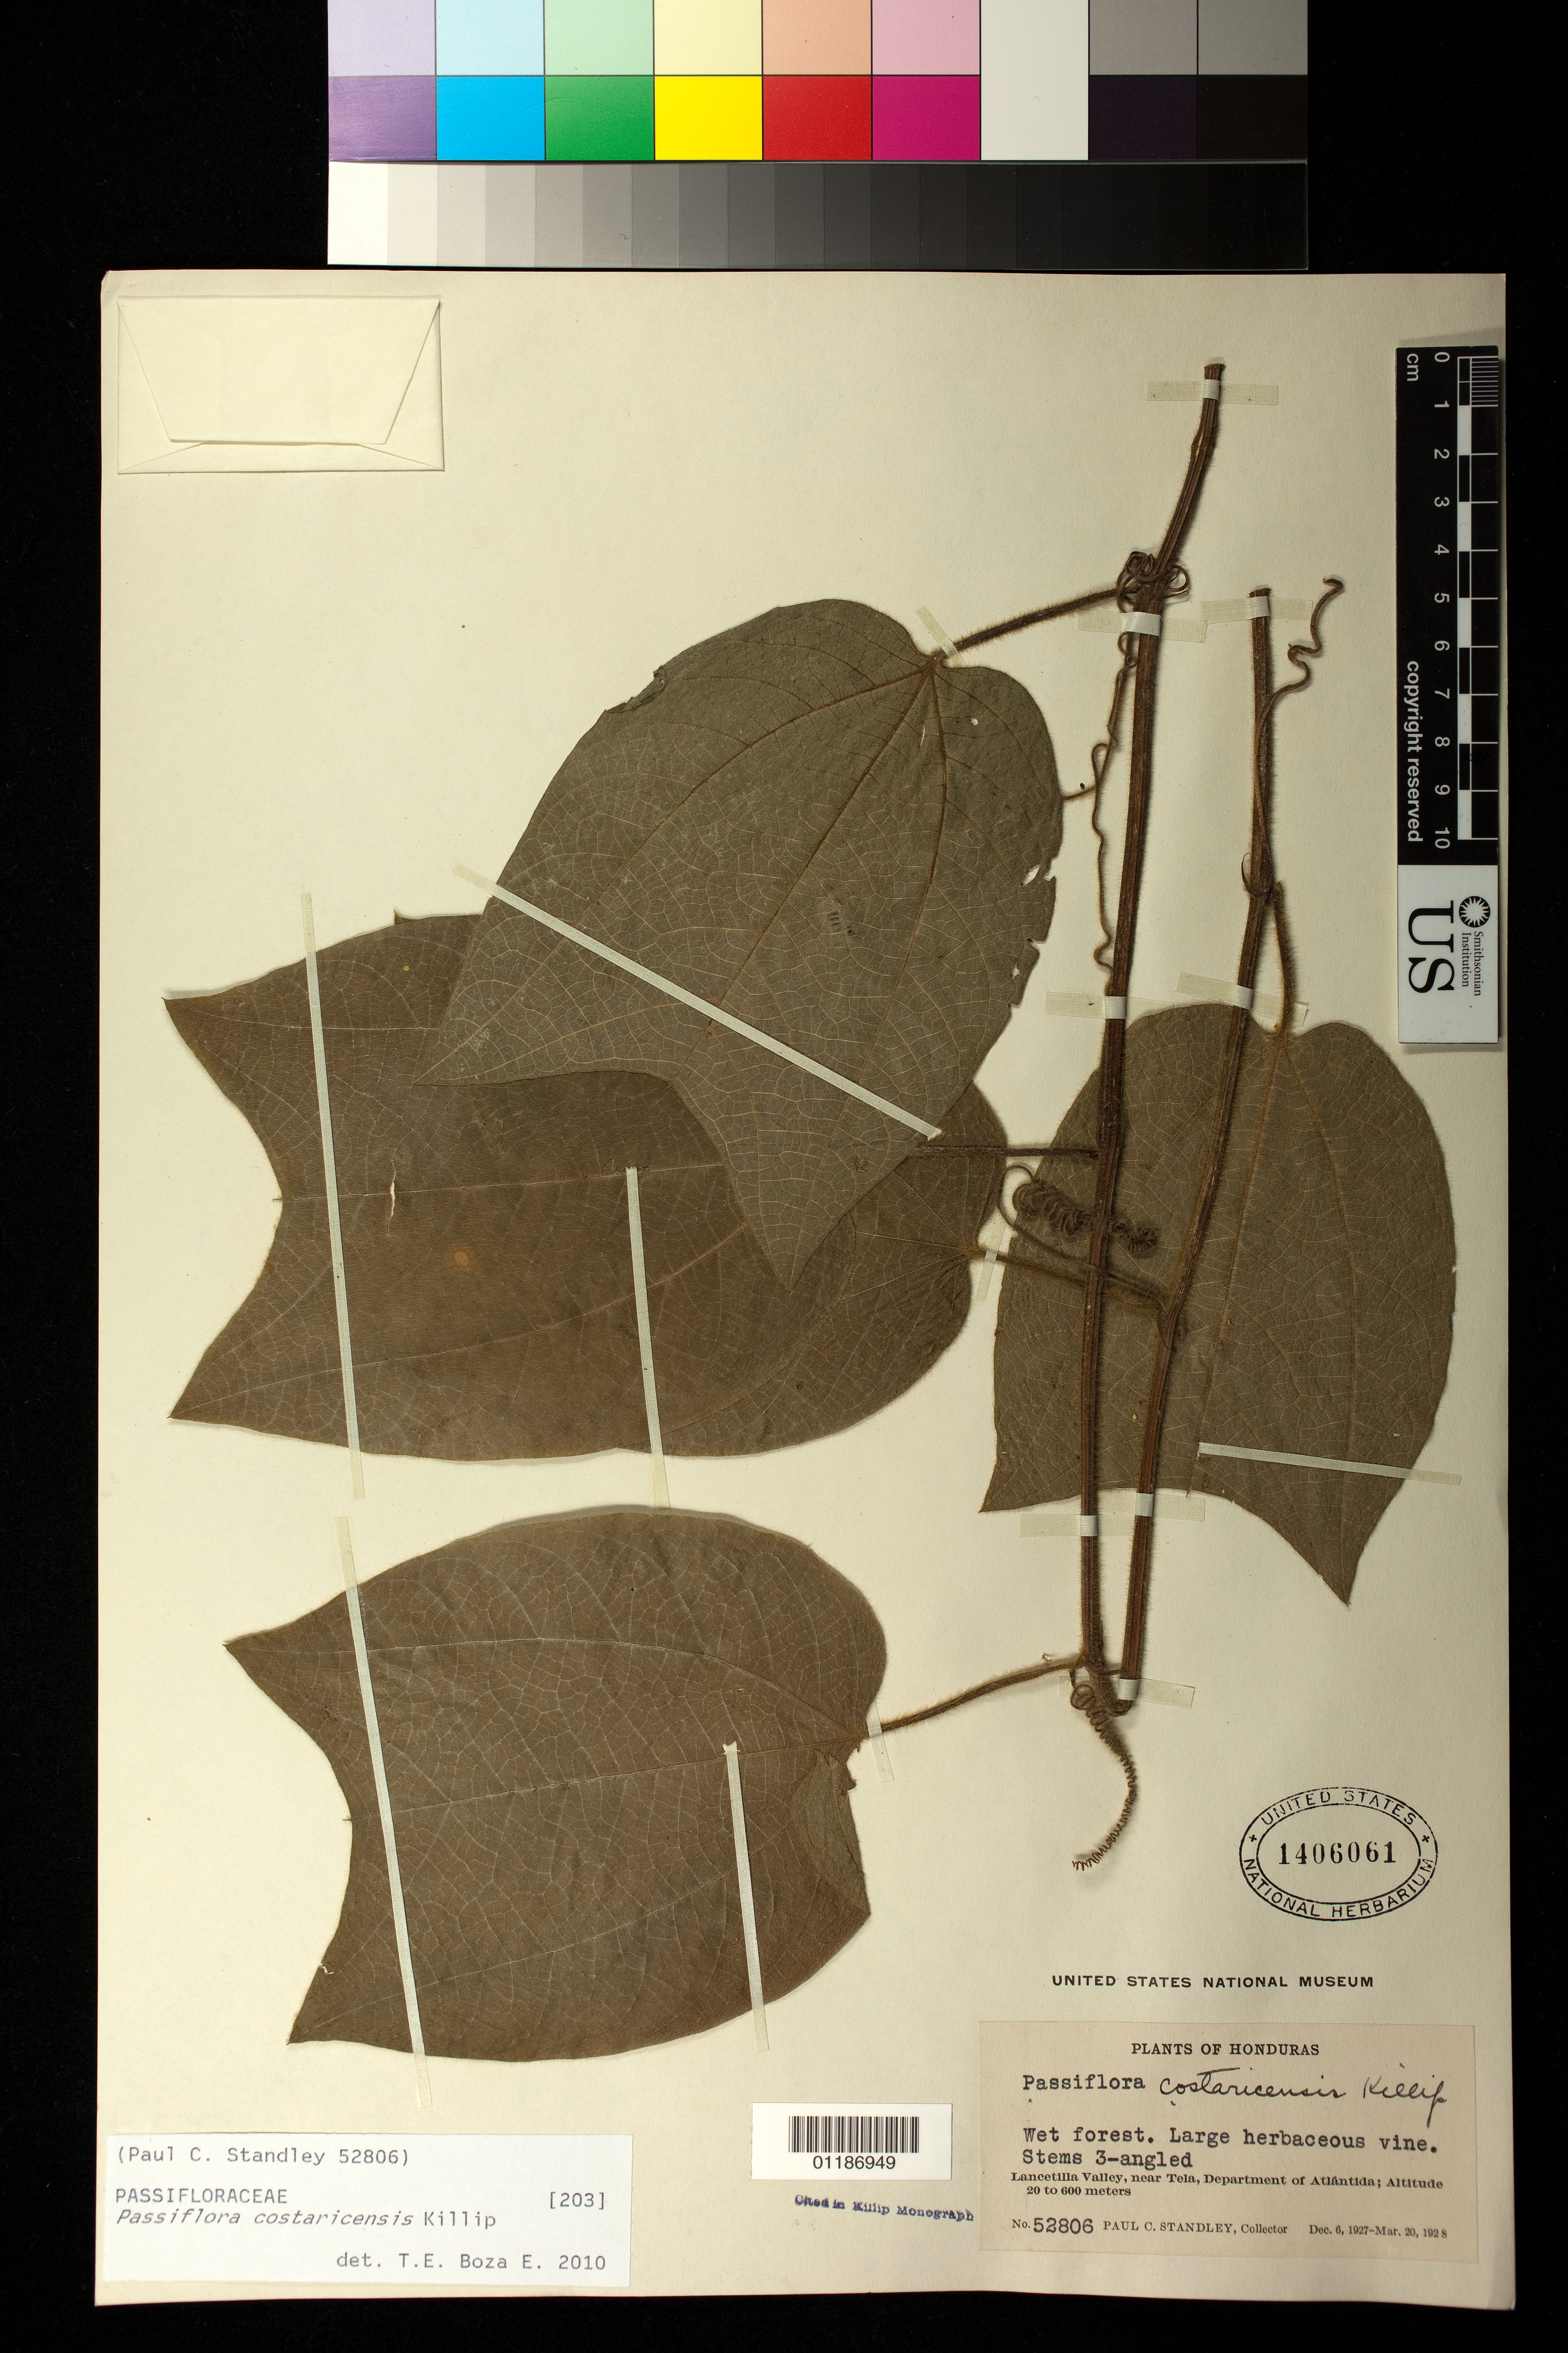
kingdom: Plantae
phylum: Tracheophyta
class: Magnoliopsida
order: Malpighiales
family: Passifloraceae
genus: Passiflora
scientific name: Passiflora costaricensis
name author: Killip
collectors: P. C. Standley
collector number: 52806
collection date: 1927-12-06/1928-03-20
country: Honduras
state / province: Atlántida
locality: Lancetilla Valley, near Tela.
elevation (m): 20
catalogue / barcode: US 1406061